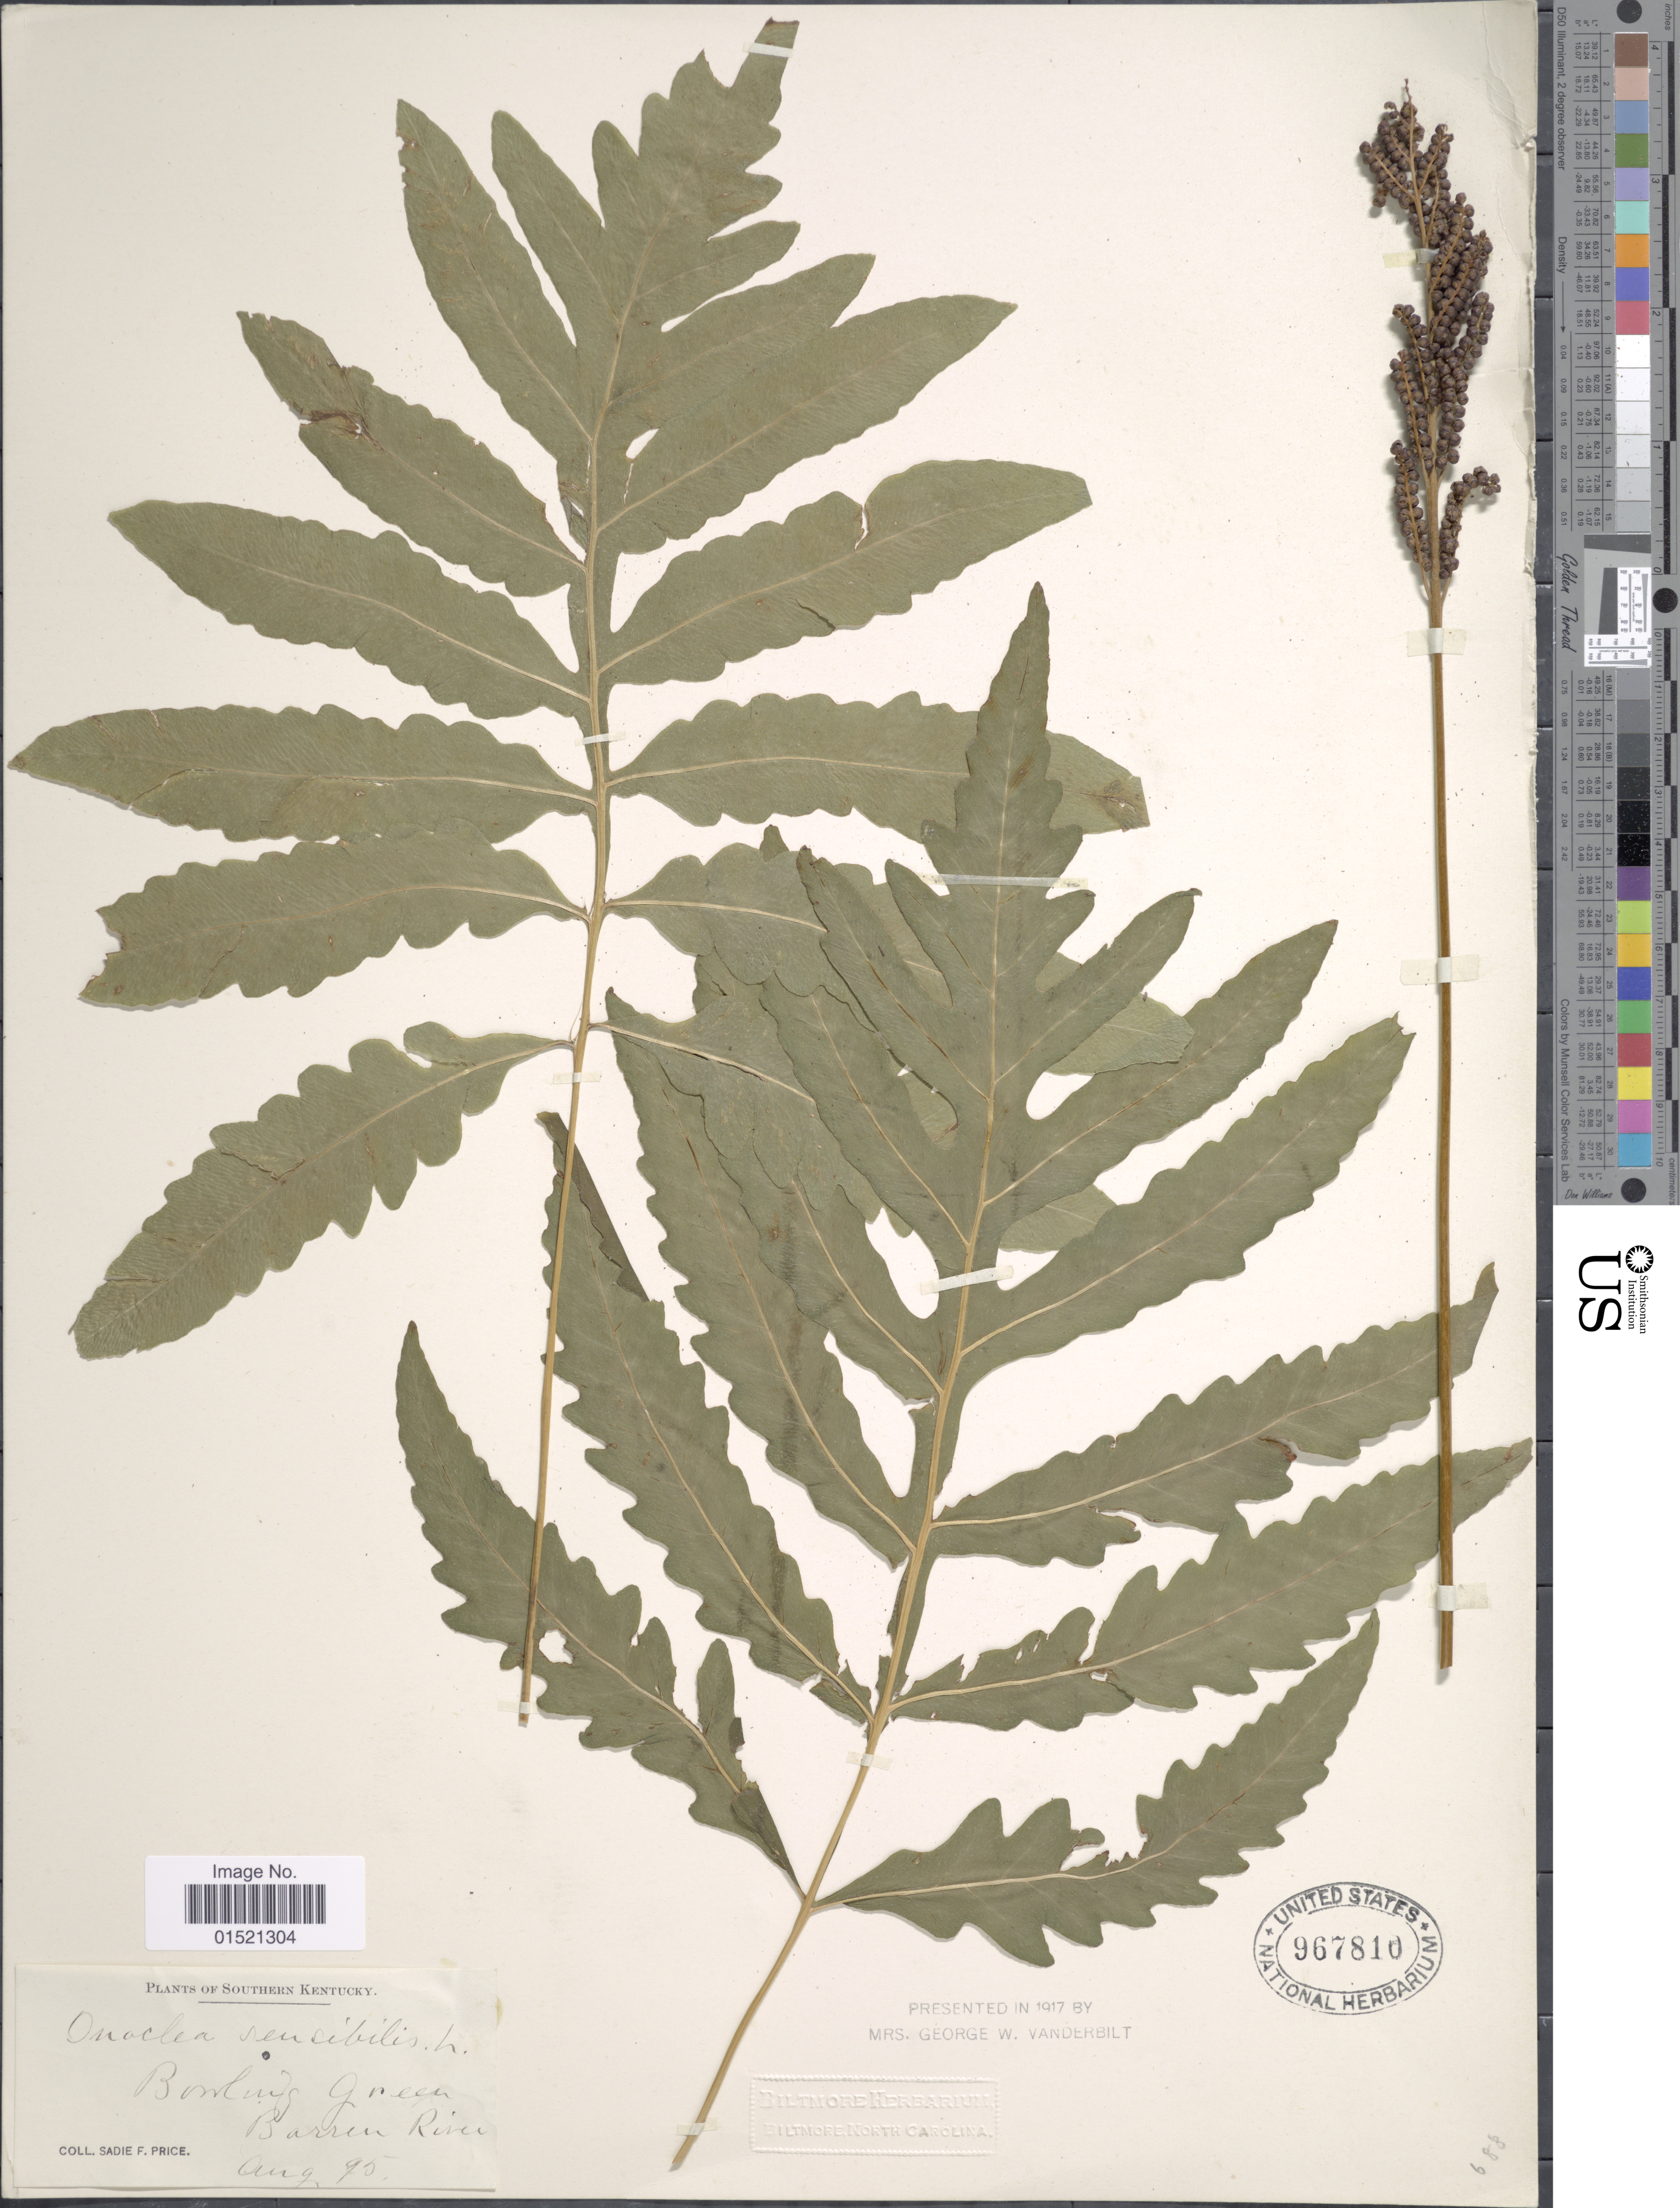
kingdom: Plantae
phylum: Tracheophyta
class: Polypodiopsida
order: Polypodiales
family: Onocleaceae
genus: Onoclea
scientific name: Onoclea sensibilis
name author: L.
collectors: S. Price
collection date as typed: Transcribed d/m/y: /8/95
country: United States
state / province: Kentucky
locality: Southern Kentucky, Bowling Green, Barren River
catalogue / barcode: US 967810